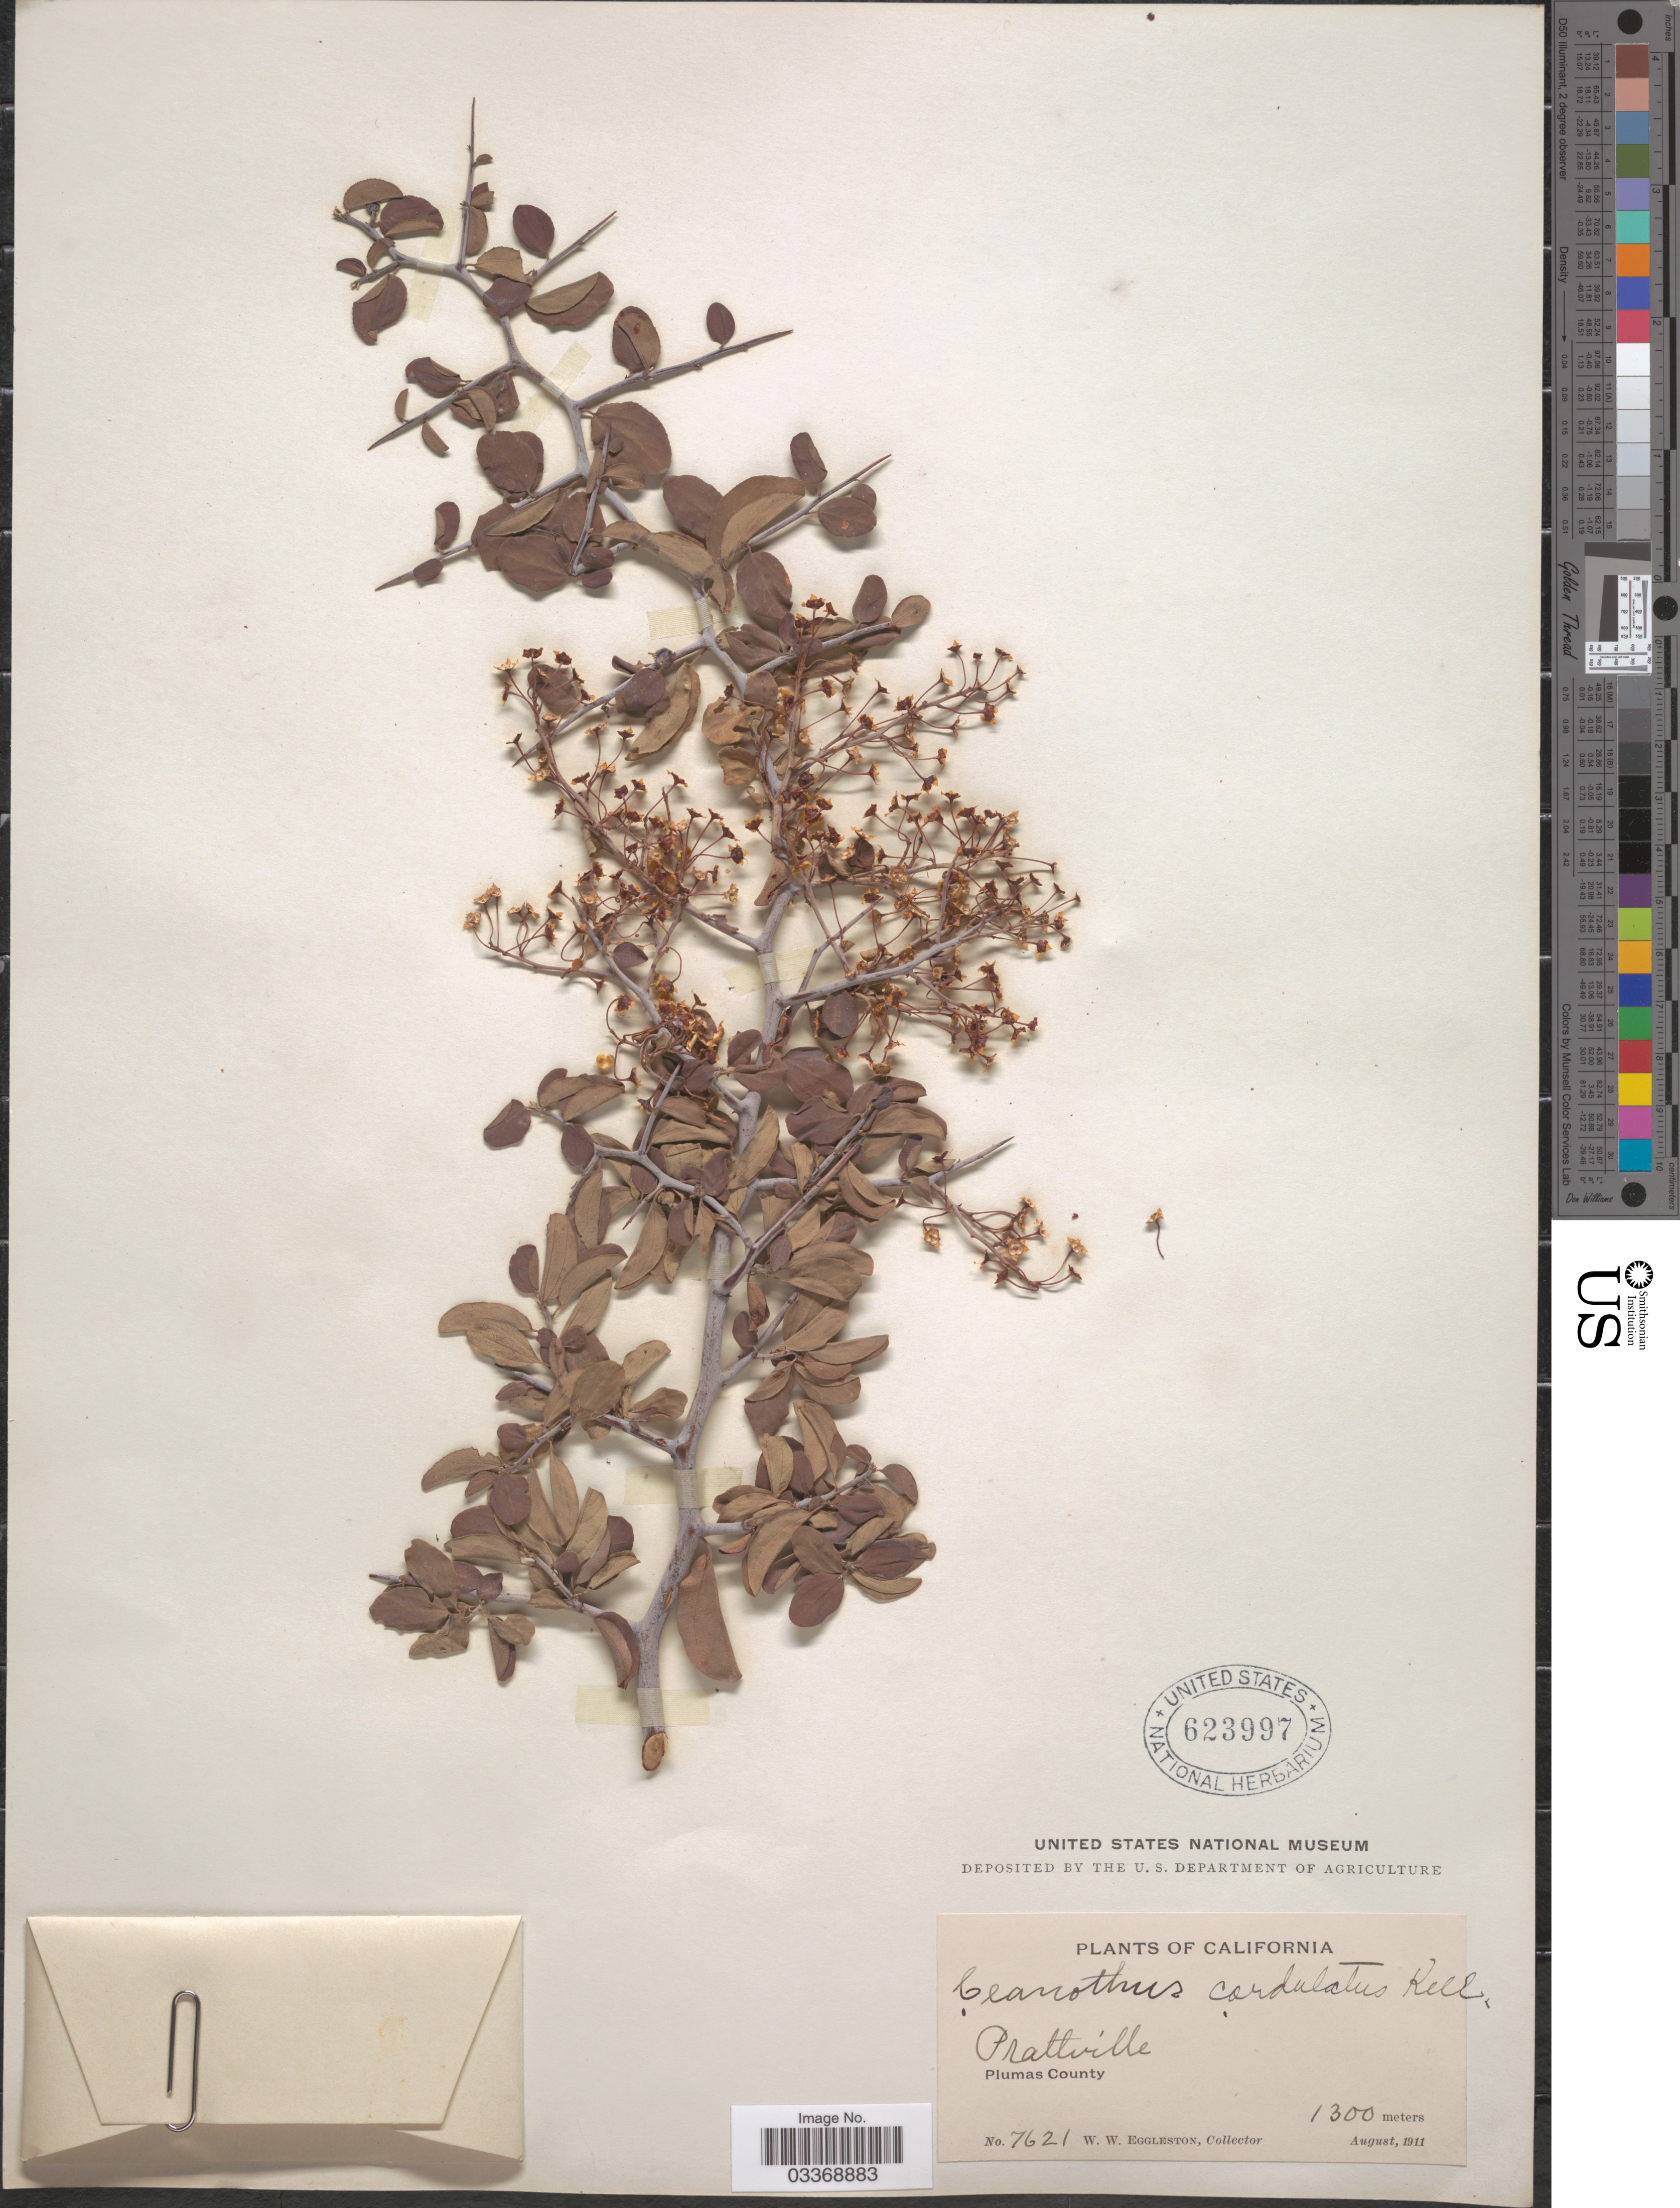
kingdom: Plantae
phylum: Tracheophyta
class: Magnoliopsida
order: Rosales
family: Rhamnaceae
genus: Ceanothus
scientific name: Ceanothus cordulatus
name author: Kellogg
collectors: W. W. Eggleston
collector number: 7621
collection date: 1911-08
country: United States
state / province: California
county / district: Plumas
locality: Prattville. Plumas County.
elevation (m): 1300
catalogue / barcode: US 623997